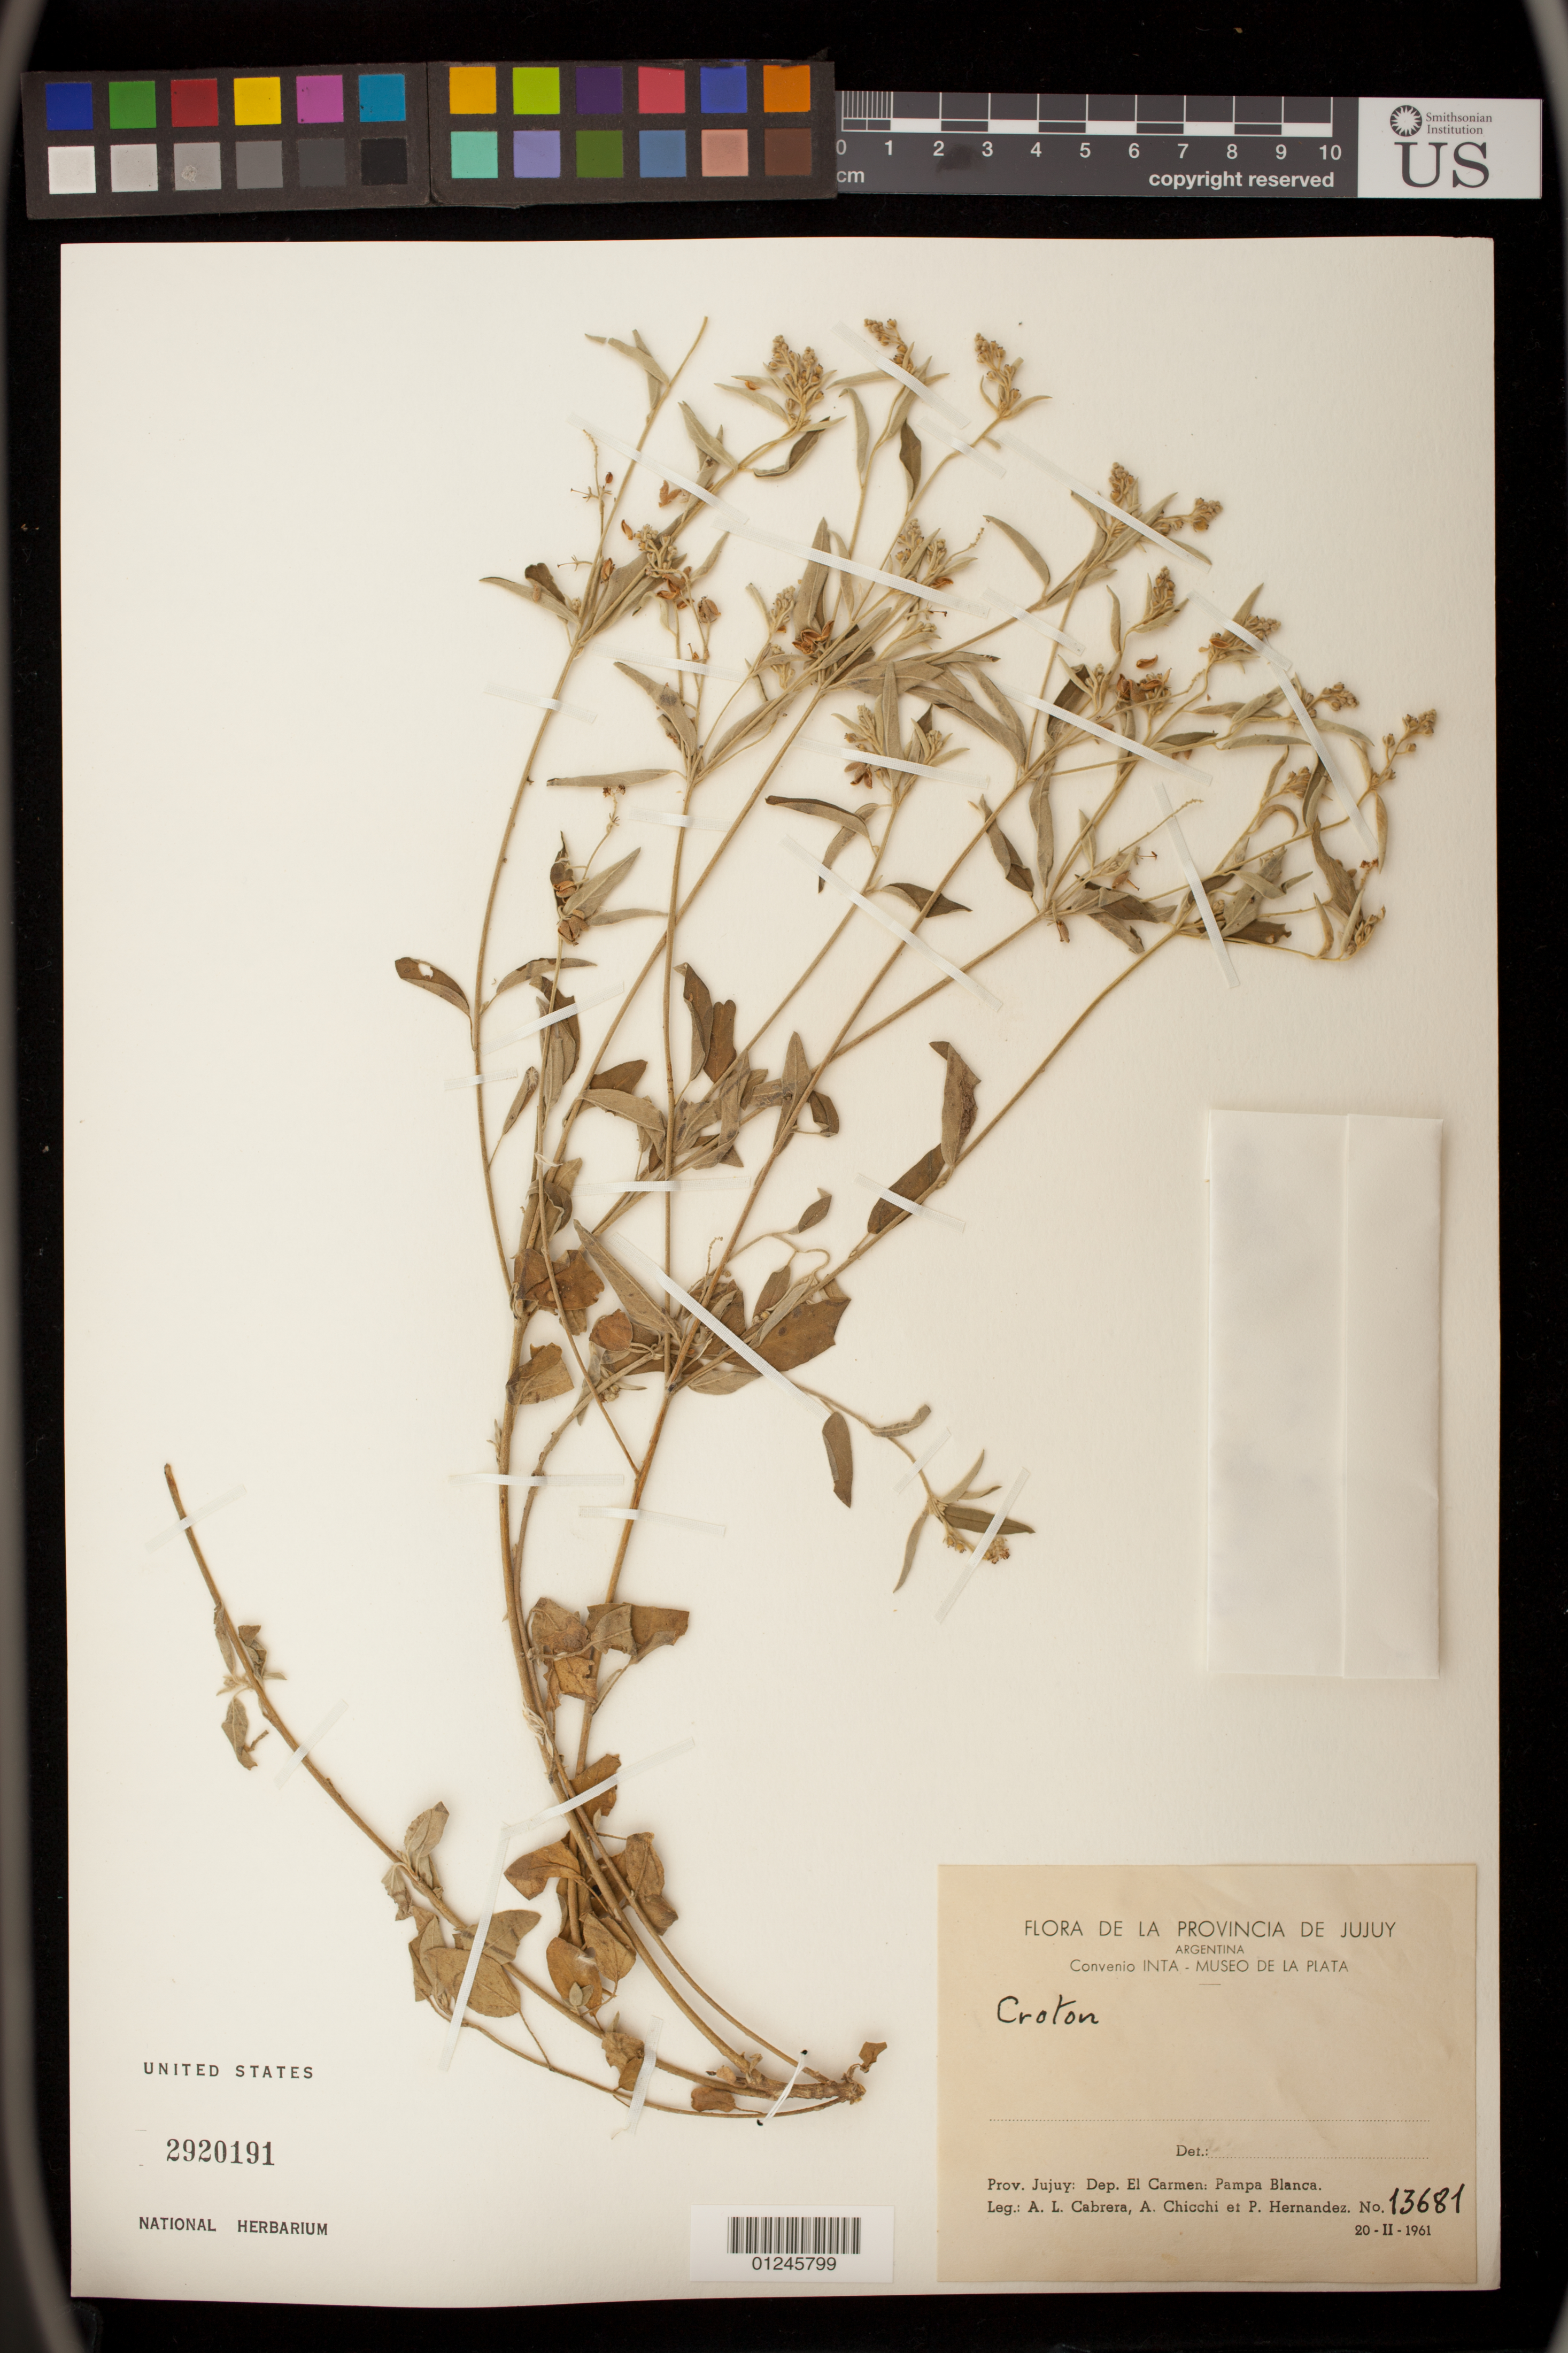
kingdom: Plantae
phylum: Tracheophyta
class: Magnoliopsida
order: Malpighiales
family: Euphorbiaceae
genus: Croton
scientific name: Croton andinus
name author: Müll. Arg.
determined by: Berry, P. E., (WIS), University of Wisconsin - Madison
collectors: A. L. Cabrera, A. Chicchi & P. Hernandez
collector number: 13681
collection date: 1961-02-20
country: Argentina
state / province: Jujuy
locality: El Carmen: Pampa Blanca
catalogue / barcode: US 2920191